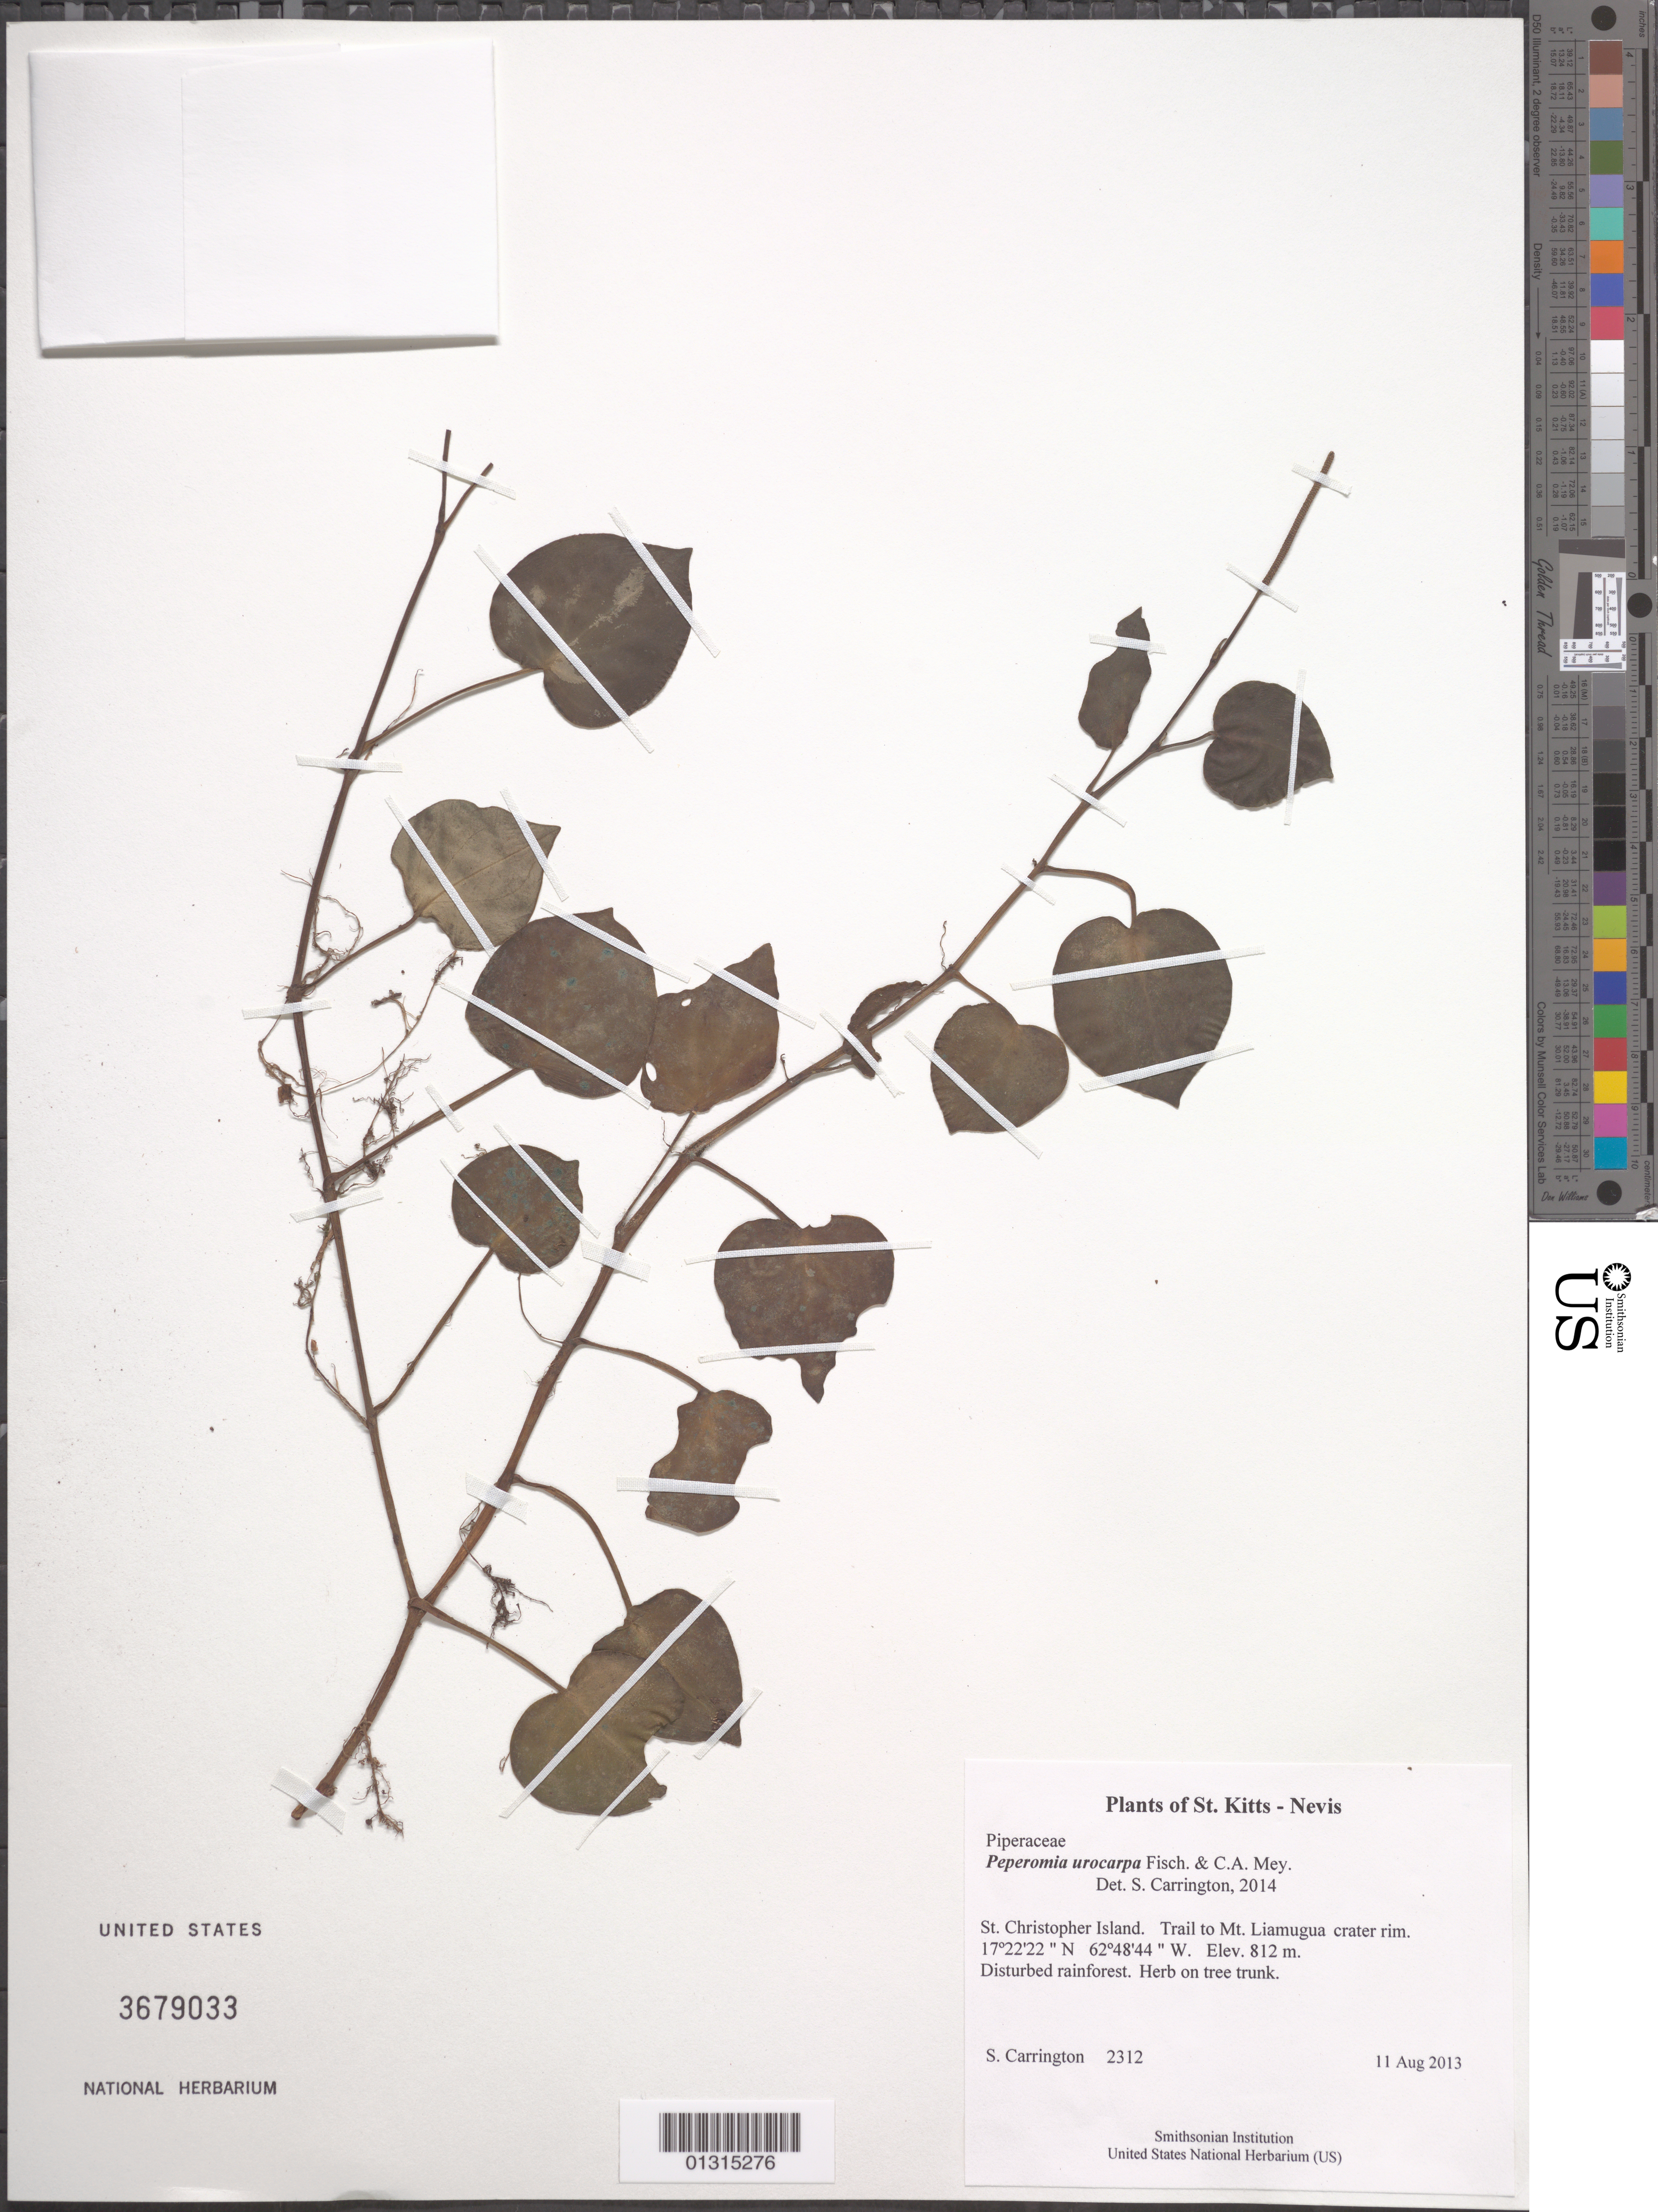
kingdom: Plantae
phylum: Tracheophyta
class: Magnoliopsida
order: Piperales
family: Piperaceae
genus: Peperomia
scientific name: Peperomia urocarpa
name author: Fisch. & C.A. Mey.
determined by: Carrington, C. M. S.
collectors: C. M. S. Carrington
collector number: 2312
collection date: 2013-08-11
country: St. Christopher-Nevis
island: St. Christopher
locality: Trail to Mt. Liamugua crater rim.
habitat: Disturbed rainforest.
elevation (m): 812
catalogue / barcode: US 3679033